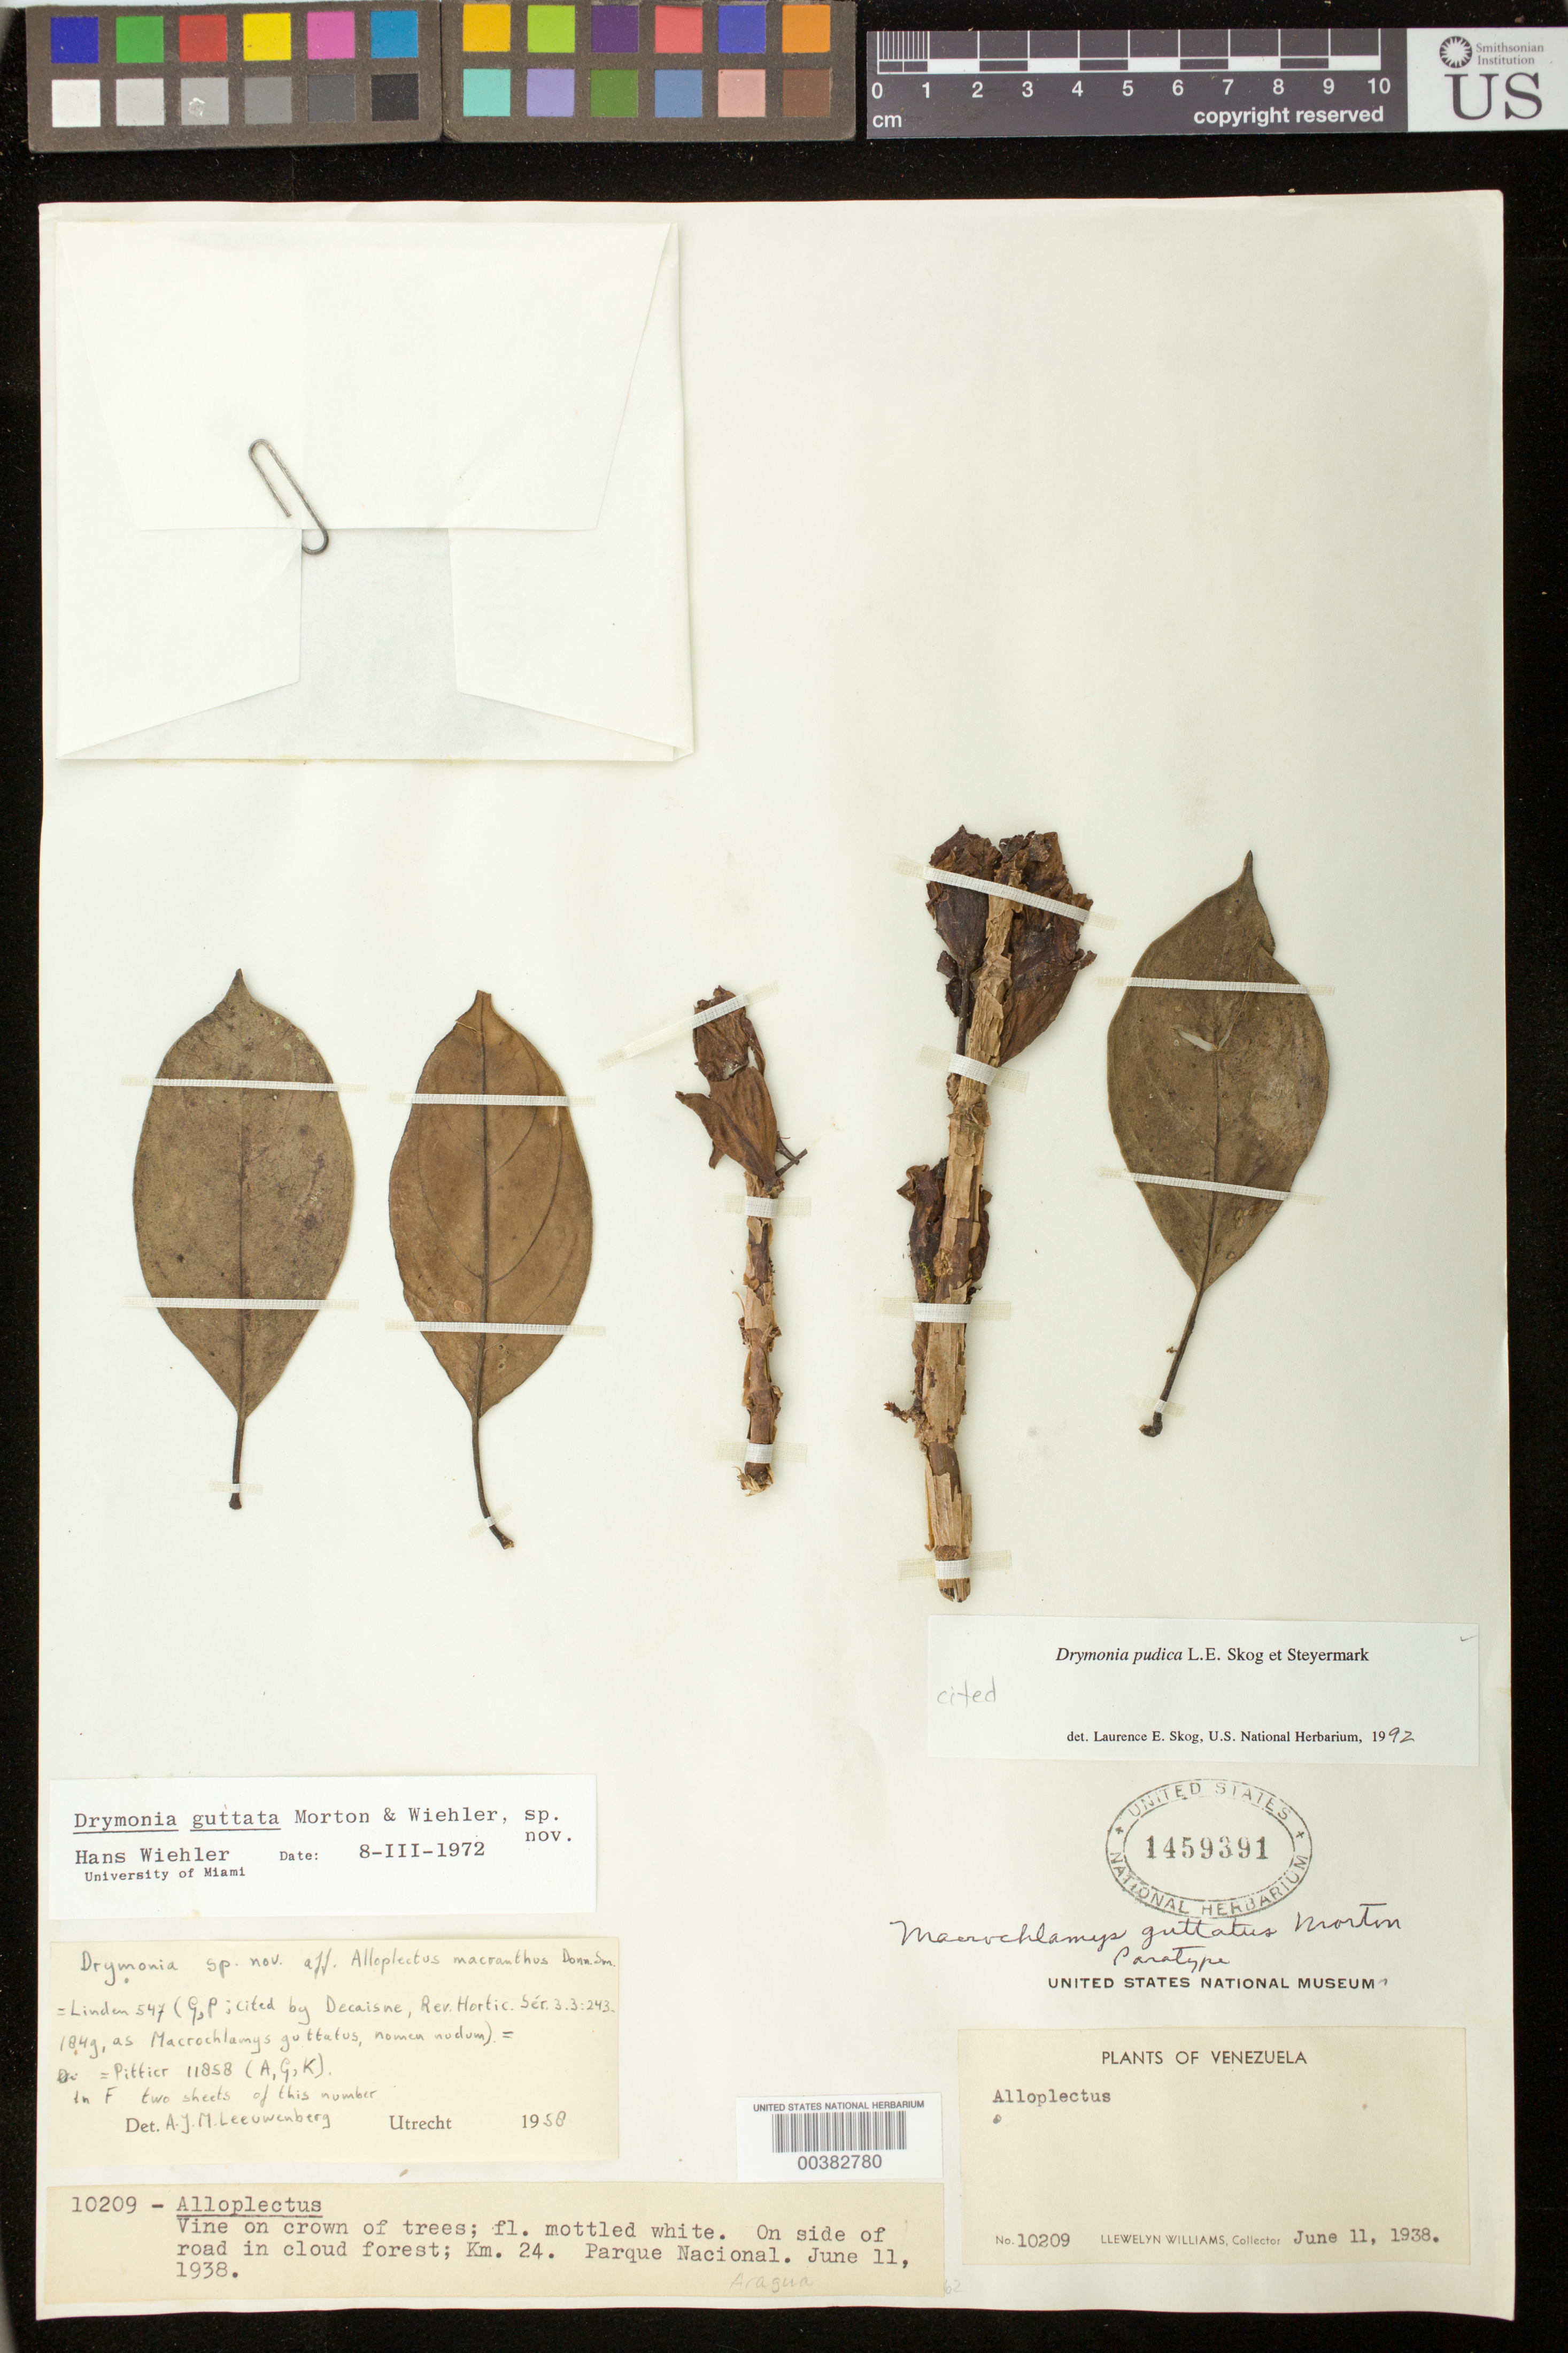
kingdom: Plantae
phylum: Tracheophyta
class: Magnoliopsida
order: Lamiales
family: Gesneriaceae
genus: Drymonia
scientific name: Drymonia pudica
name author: L.E. Skog & Steyerm.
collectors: L. Williams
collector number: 10209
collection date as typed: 11 Jun 1938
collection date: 1938-06-11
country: Venezuela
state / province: Aragua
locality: Km 24; Parque Nacional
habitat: On side of road in cloud forest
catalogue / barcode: US 1459391